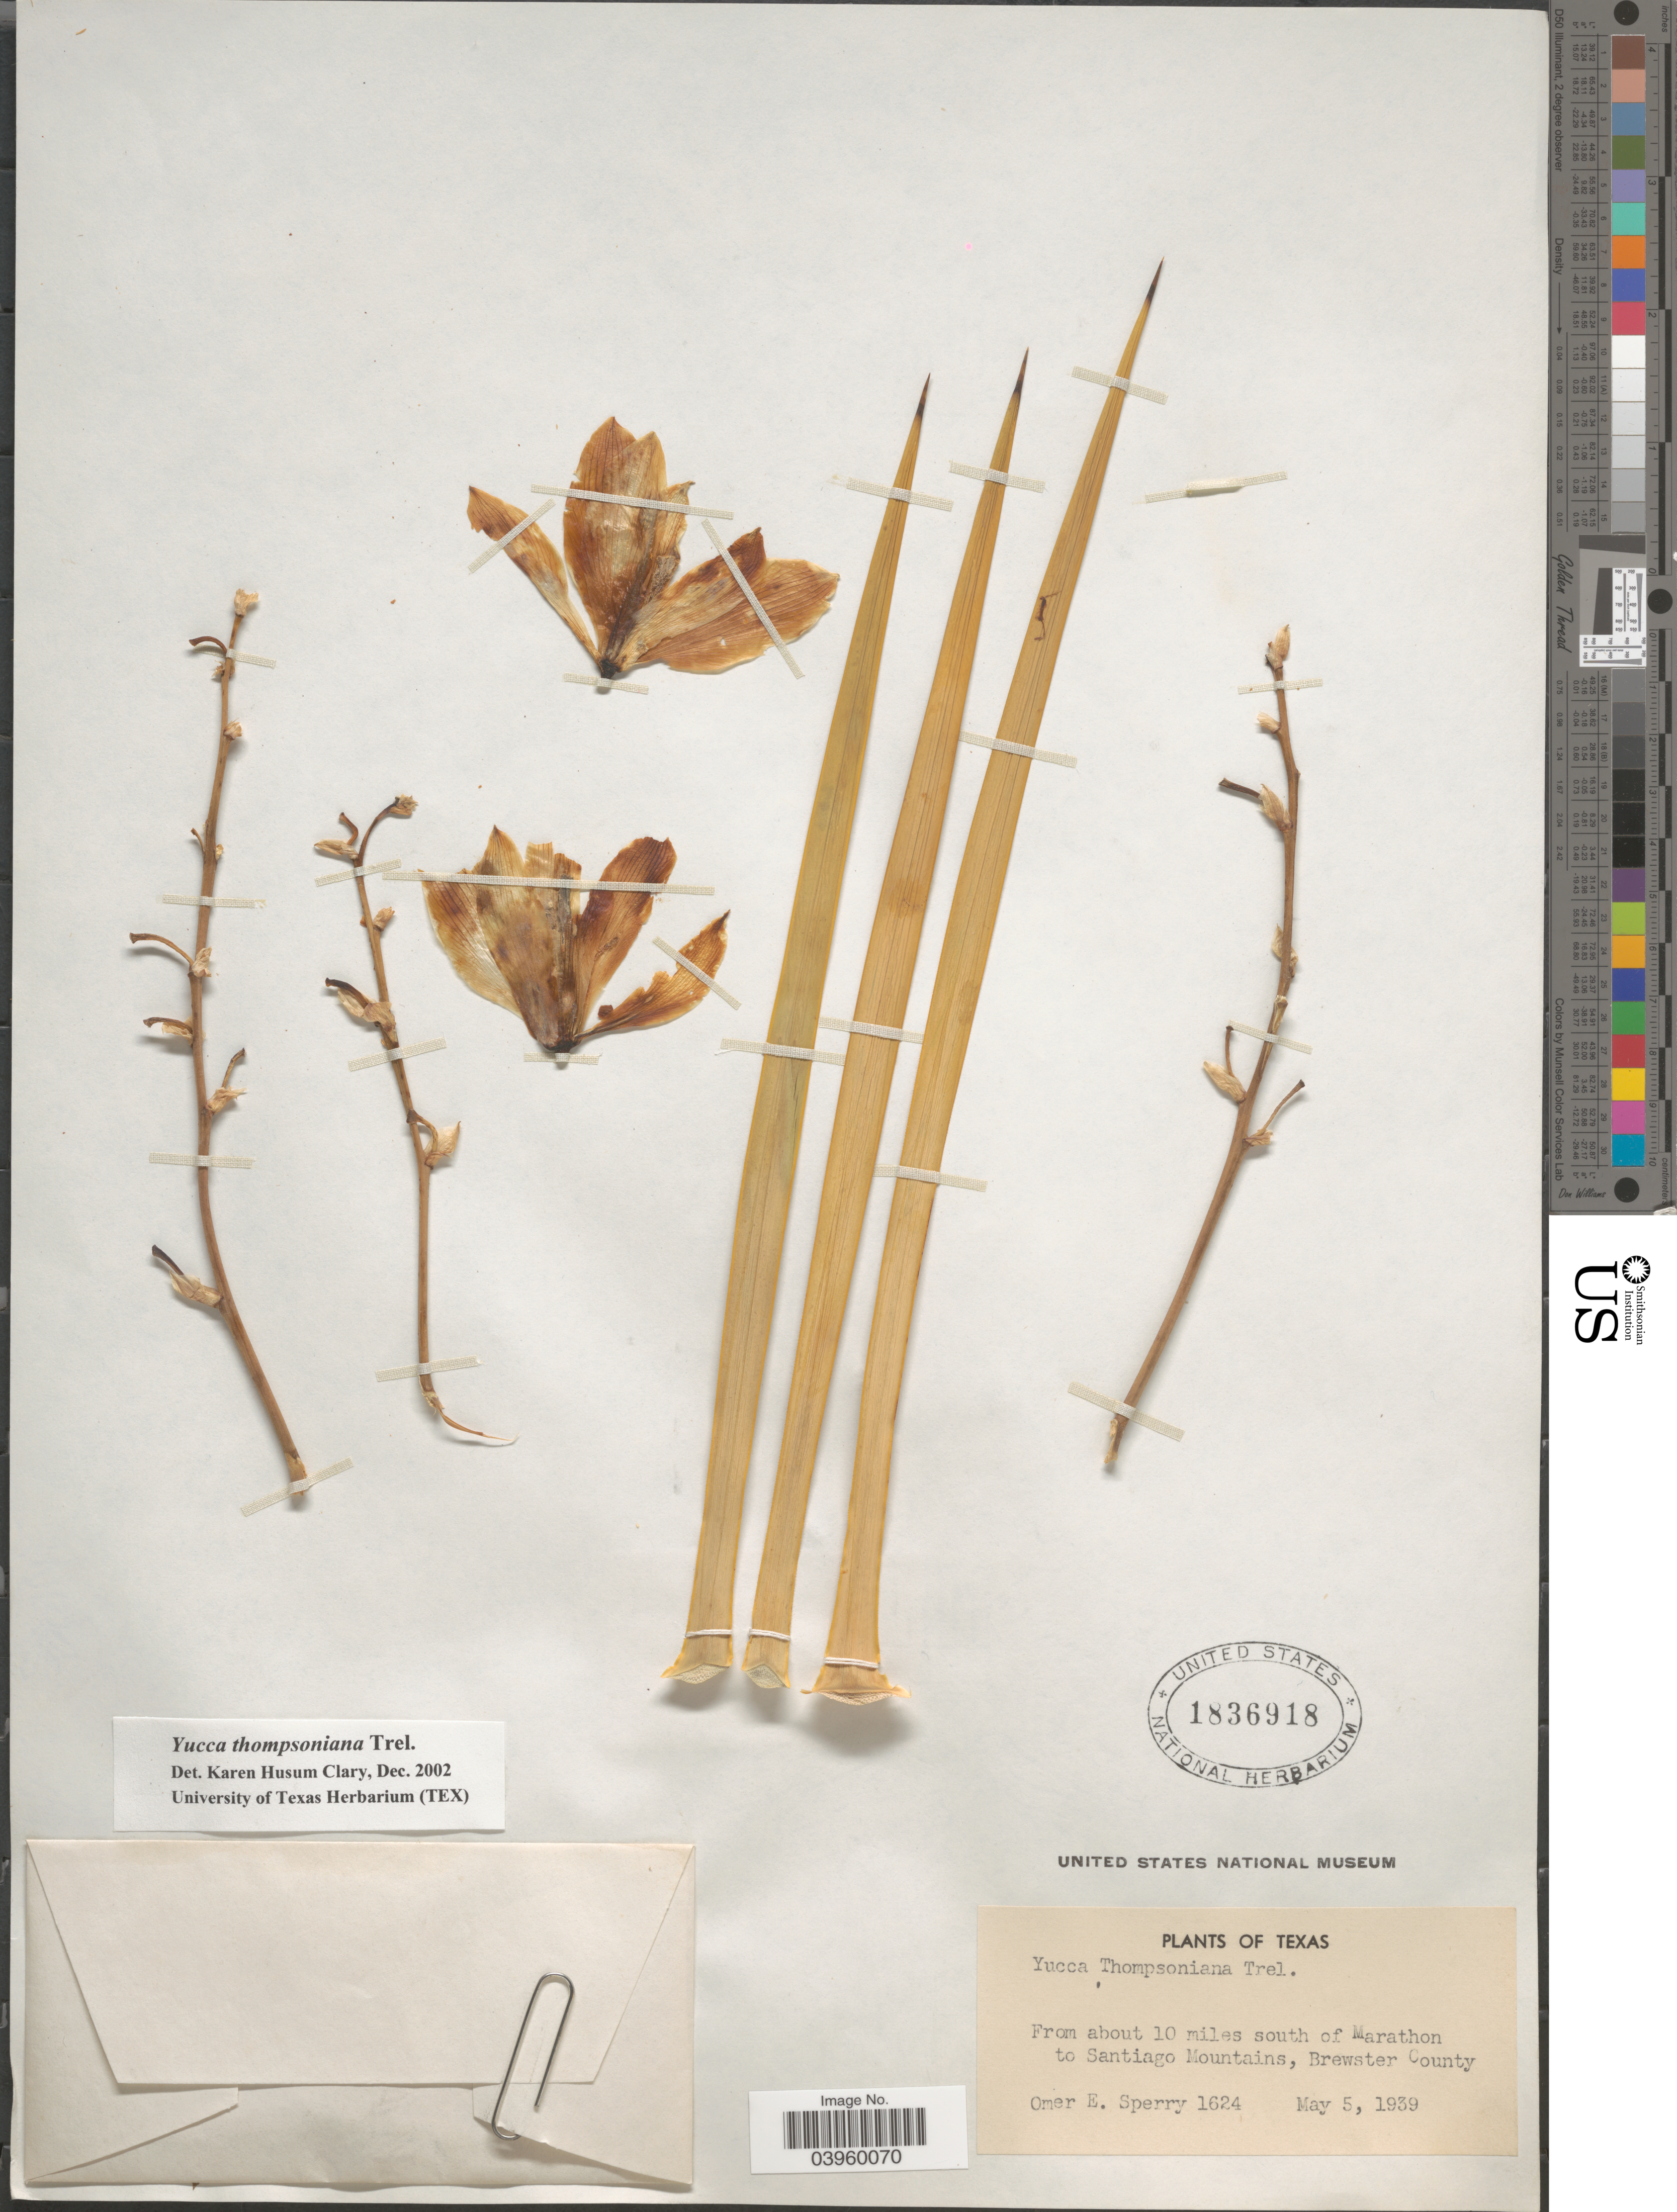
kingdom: Plantae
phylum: Tracheophyta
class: Liliopsida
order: Asparagales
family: Asparagaceae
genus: Yucca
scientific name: Yucca thompsoniana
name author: Trel.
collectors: O. E. Sperry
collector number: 1624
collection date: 1939-05-05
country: United States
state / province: Texas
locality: From about 10 miles south of Marathon to Santiago Mountains, Brewster County.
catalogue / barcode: US 1836918